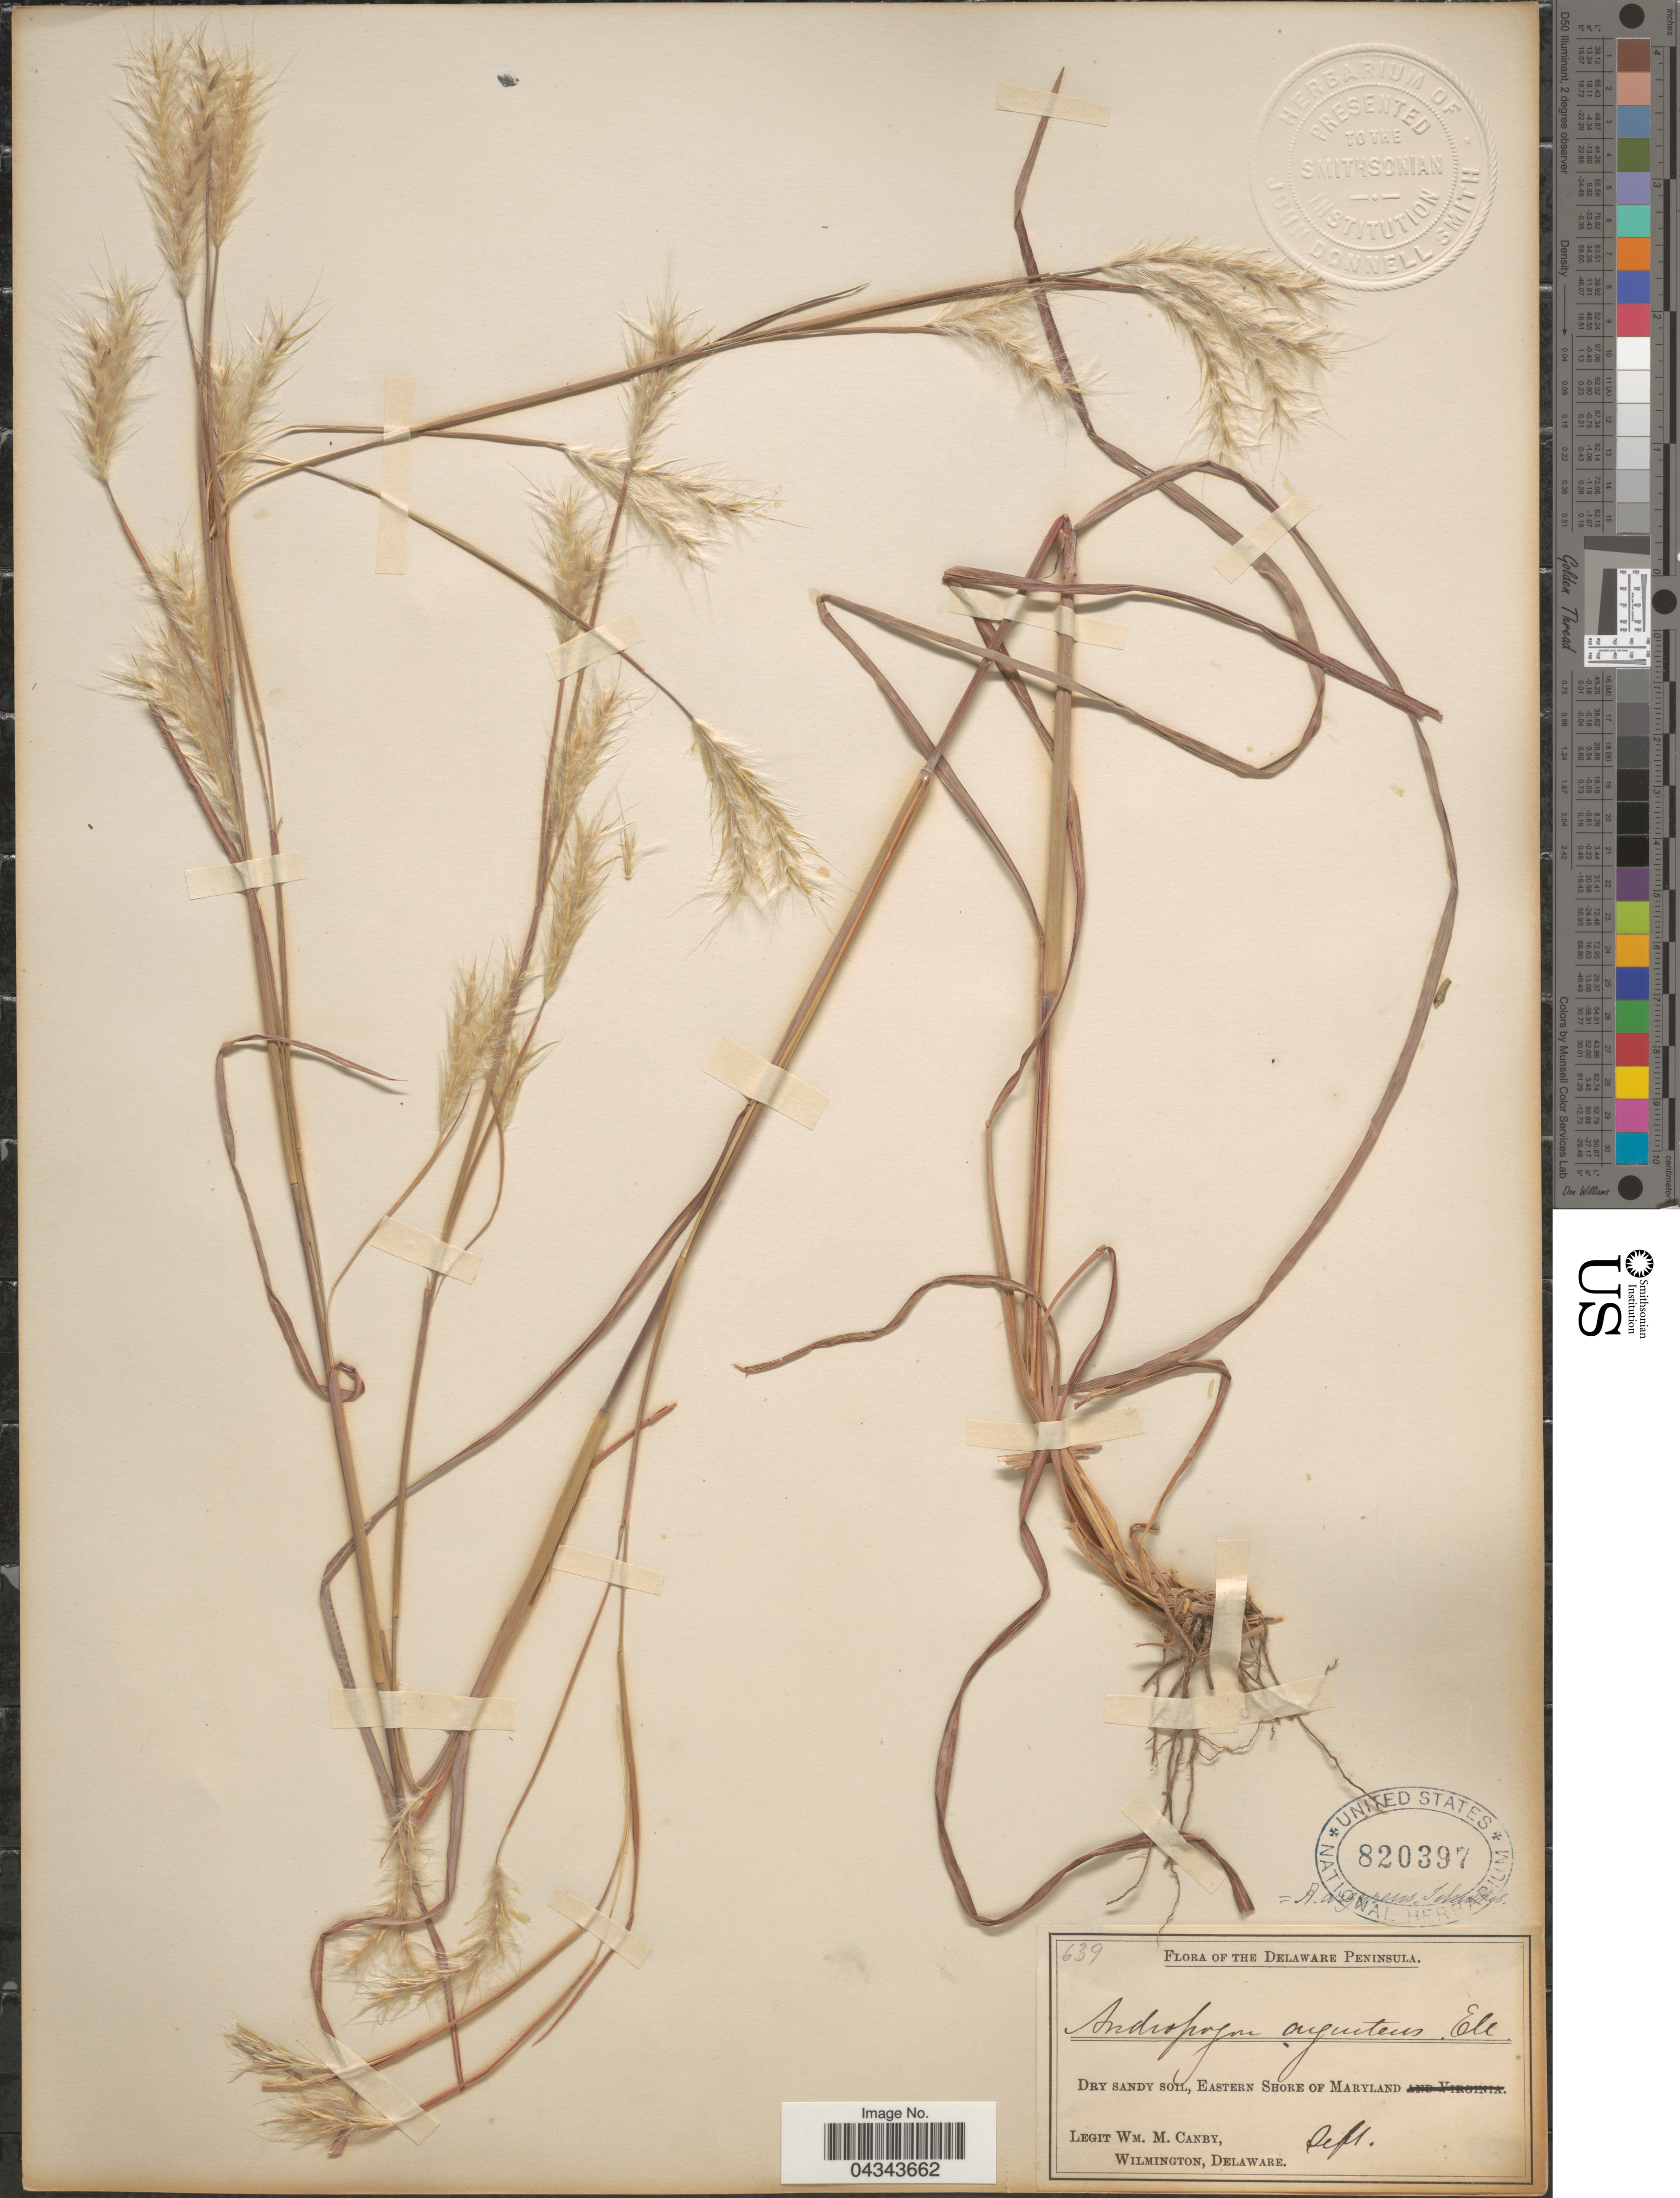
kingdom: Plantae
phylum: Tracheophyta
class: Liliopsida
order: Poales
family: Poaceae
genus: Andropogon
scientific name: Andropogon ternarius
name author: Michx.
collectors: W. M. Canby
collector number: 639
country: United States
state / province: Maryland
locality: The Delaware Peninsula. Eastern Shore of Maryland.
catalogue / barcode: US 820397